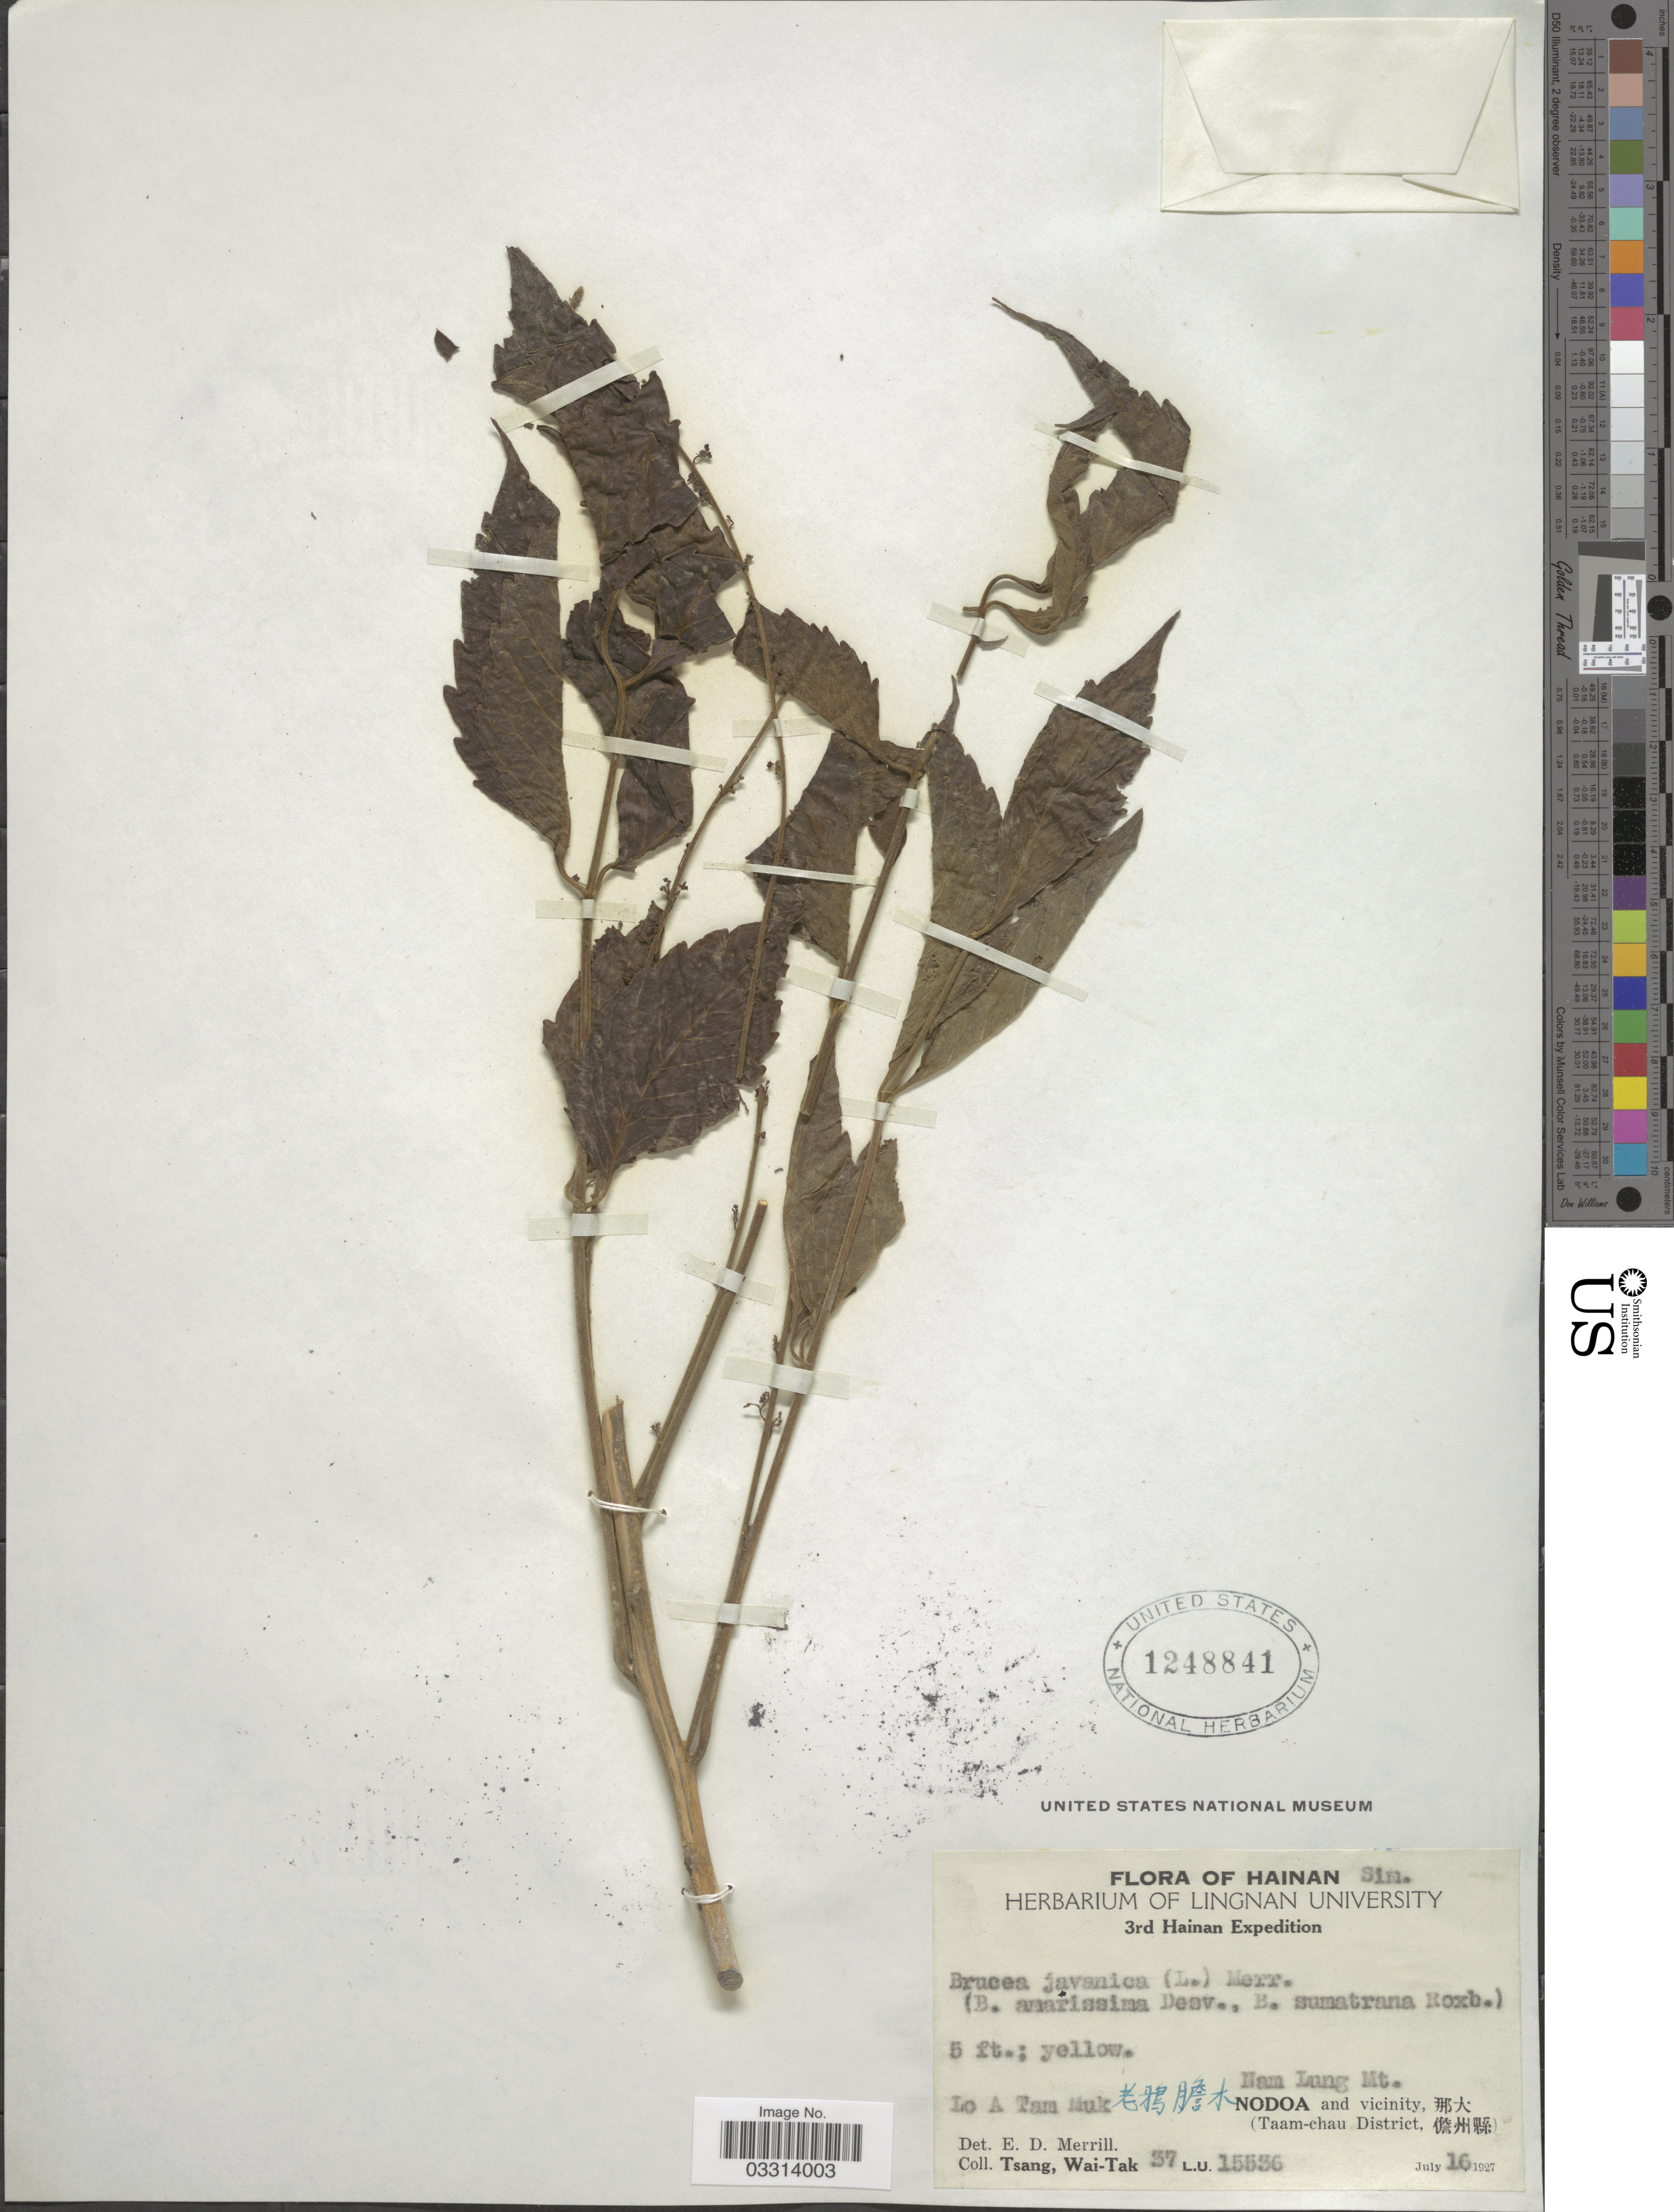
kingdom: Plantae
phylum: Tracheophyta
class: Magnoliopsida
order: Sapindales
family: Simaroubaceae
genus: Brucea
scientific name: Brucea javanica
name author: (L.) Merr.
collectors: W. T. Tsang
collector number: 37L.U.15536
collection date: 1927-07-16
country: China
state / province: Hainan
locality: LA am Muk . Nam Lung Mt. Nodoa and vicinity, . (Taam-chau District.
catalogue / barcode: US 1248841